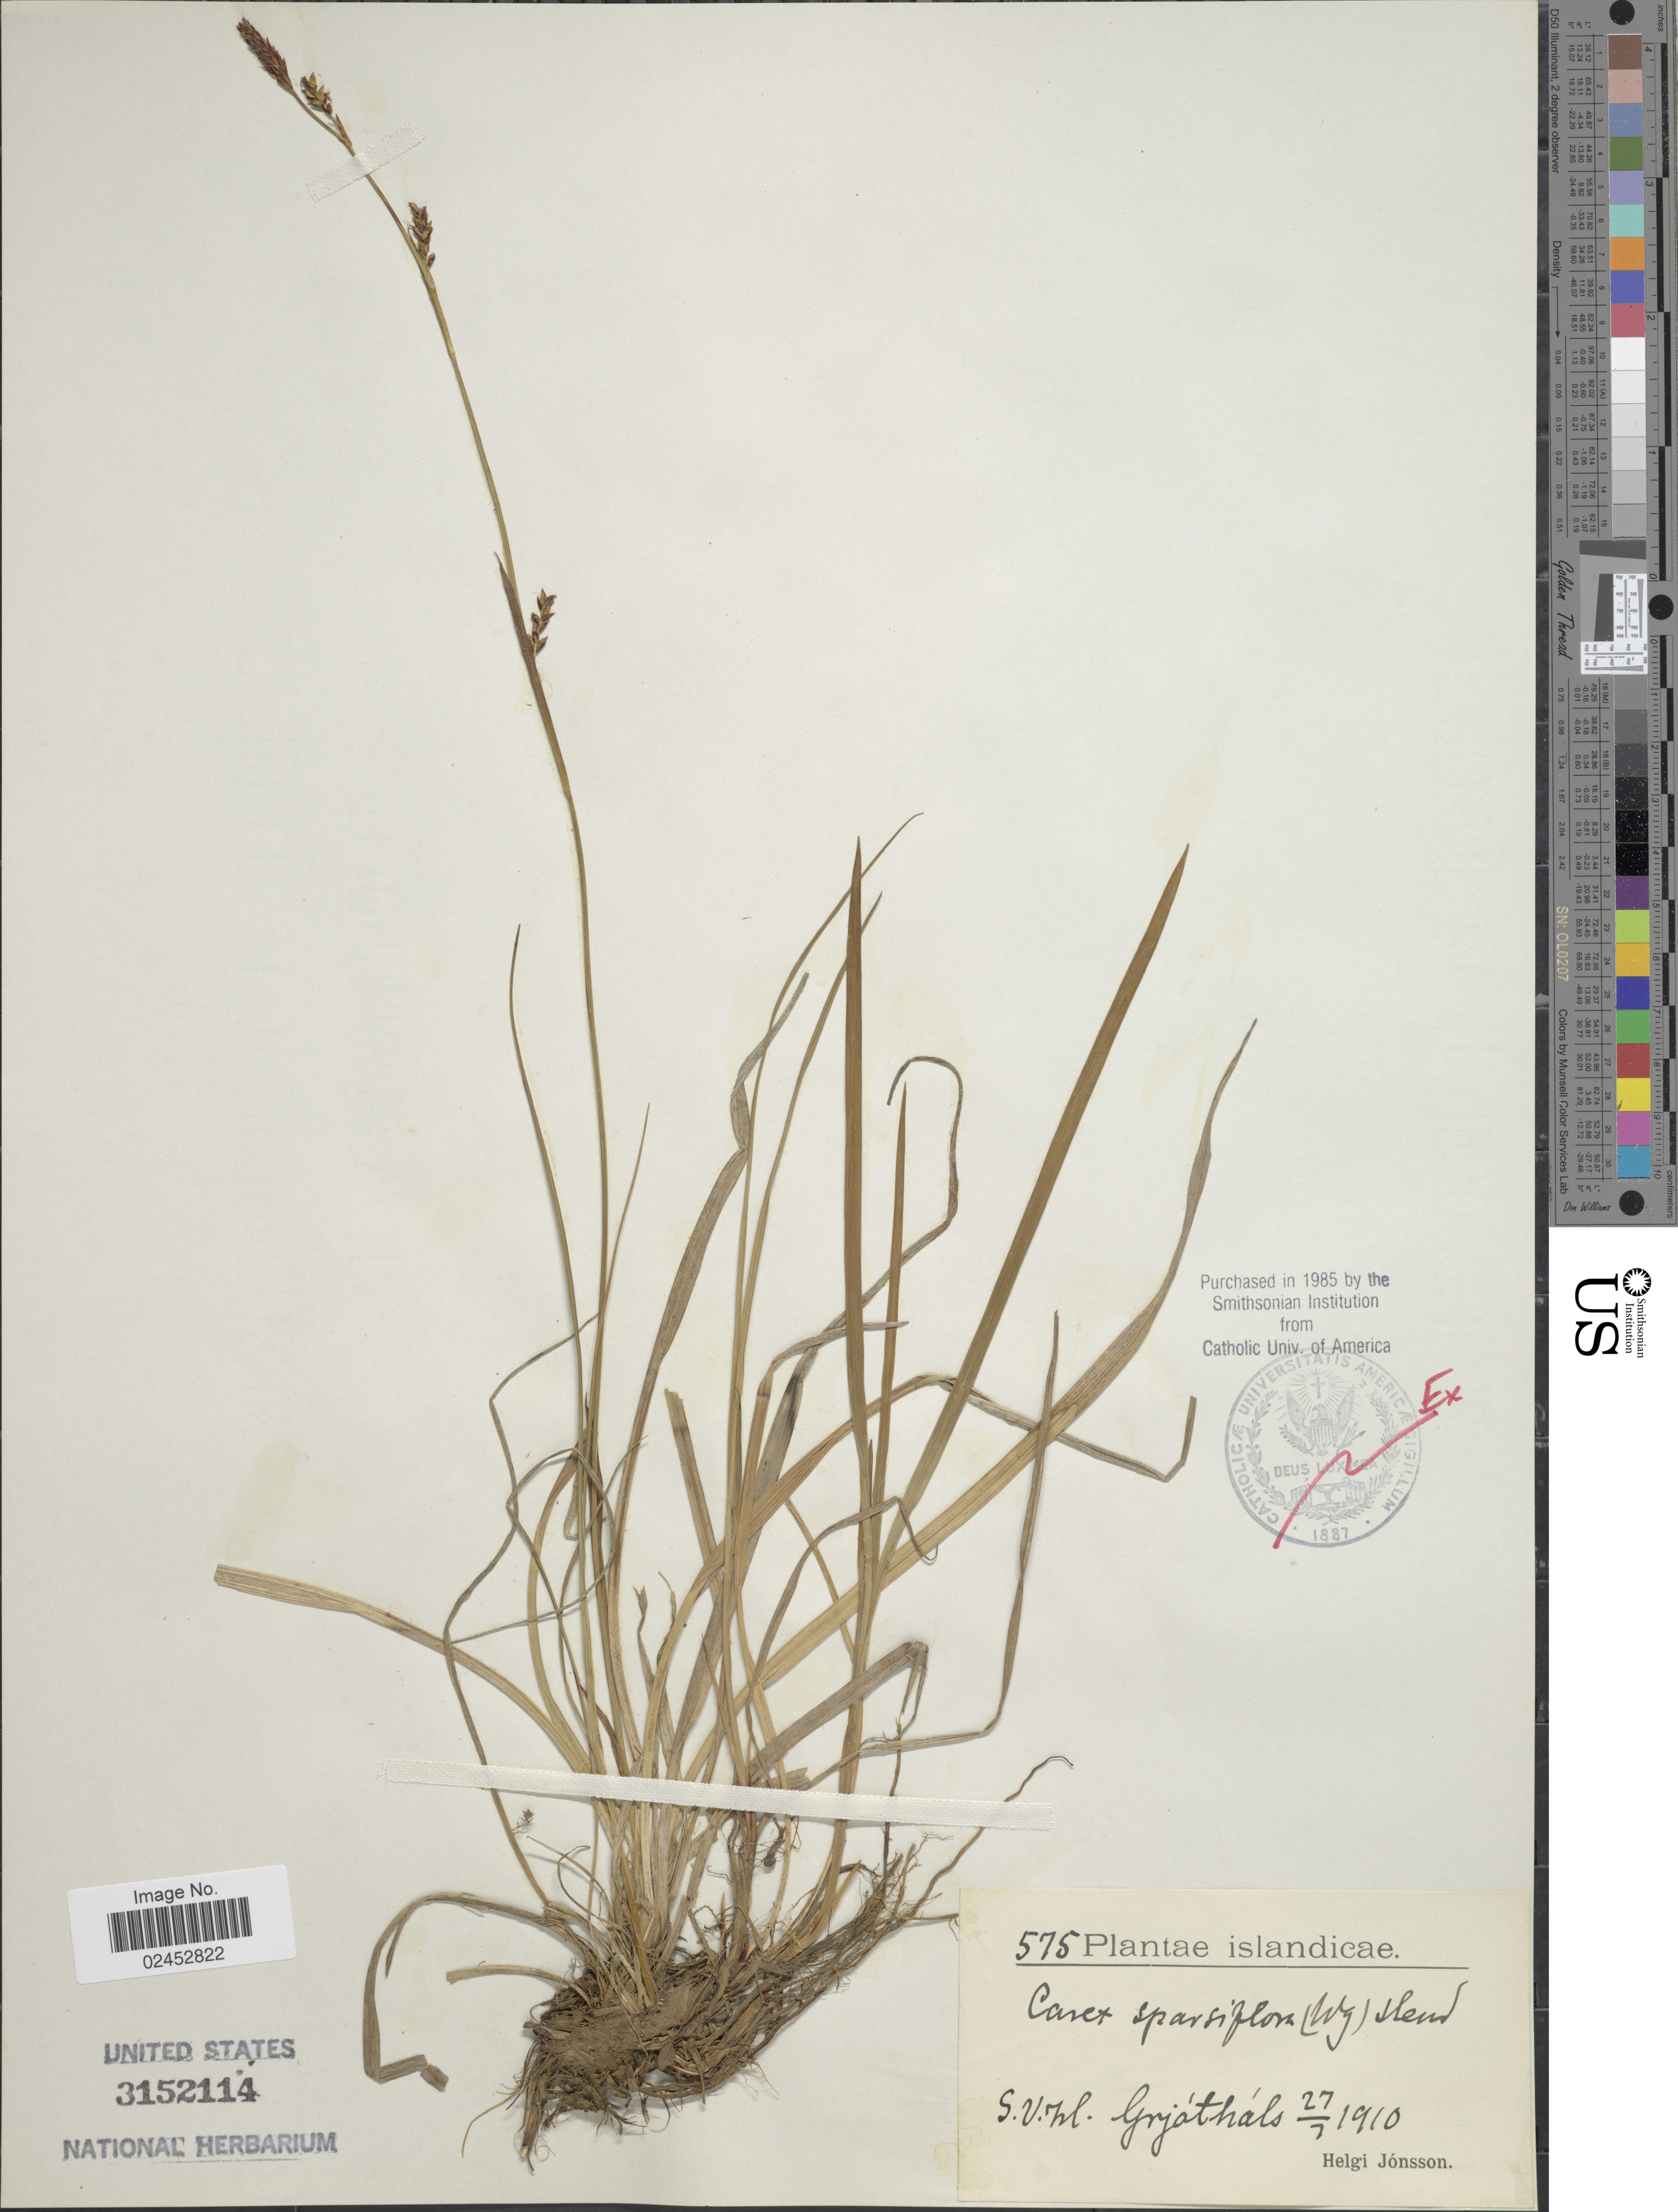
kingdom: Plantae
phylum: Tracheophyta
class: Liliopsida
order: Poales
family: Cyperaceae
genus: Carex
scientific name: Carex vaginata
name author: Tausch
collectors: H. Jónsson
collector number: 575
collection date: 1910-07-27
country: Iceland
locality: Islandicae, S.V.Zl. Grjathals.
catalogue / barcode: US 3152114